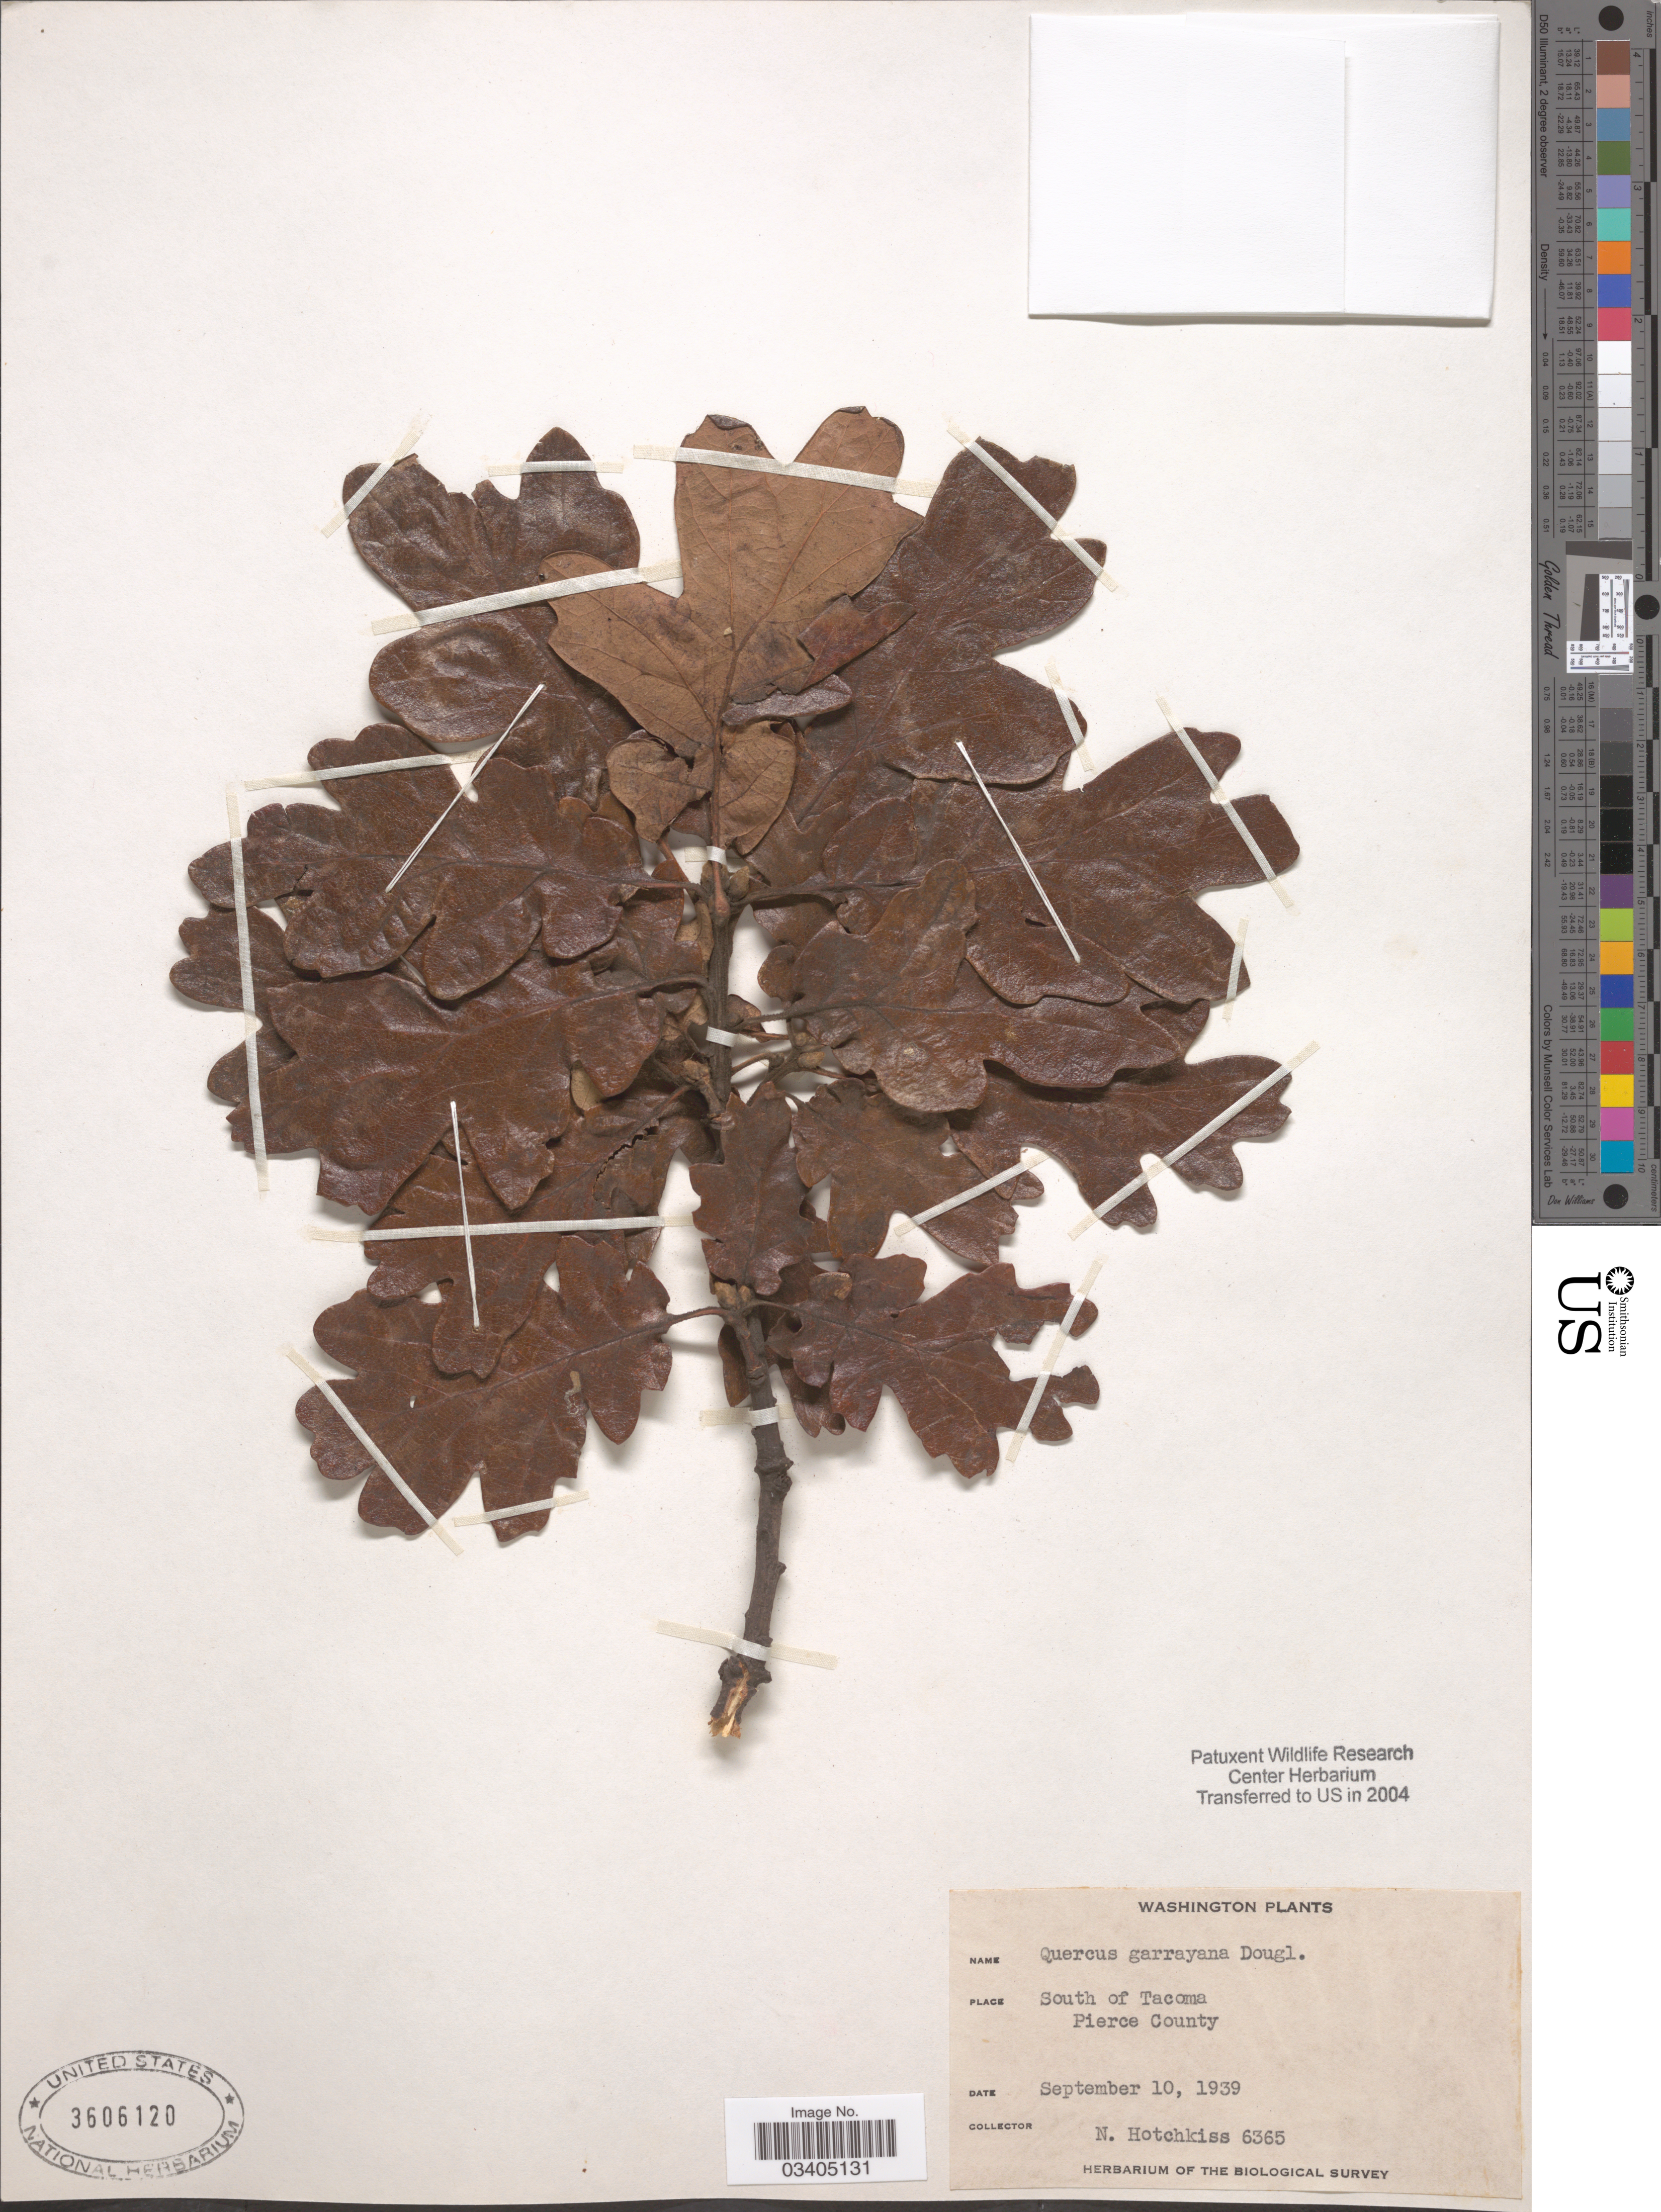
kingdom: Plantae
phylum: Tracheophyta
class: Magnoliopsida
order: Fagales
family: Fagaceae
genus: Quercus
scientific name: Quercus garryana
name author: Douglas ex Hook.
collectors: N. Hotchkiss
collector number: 6365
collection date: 1939-09-10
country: United States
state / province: Washington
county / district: Pierce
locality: South of Tacoma, Pierce County.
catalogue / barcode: US 3606120